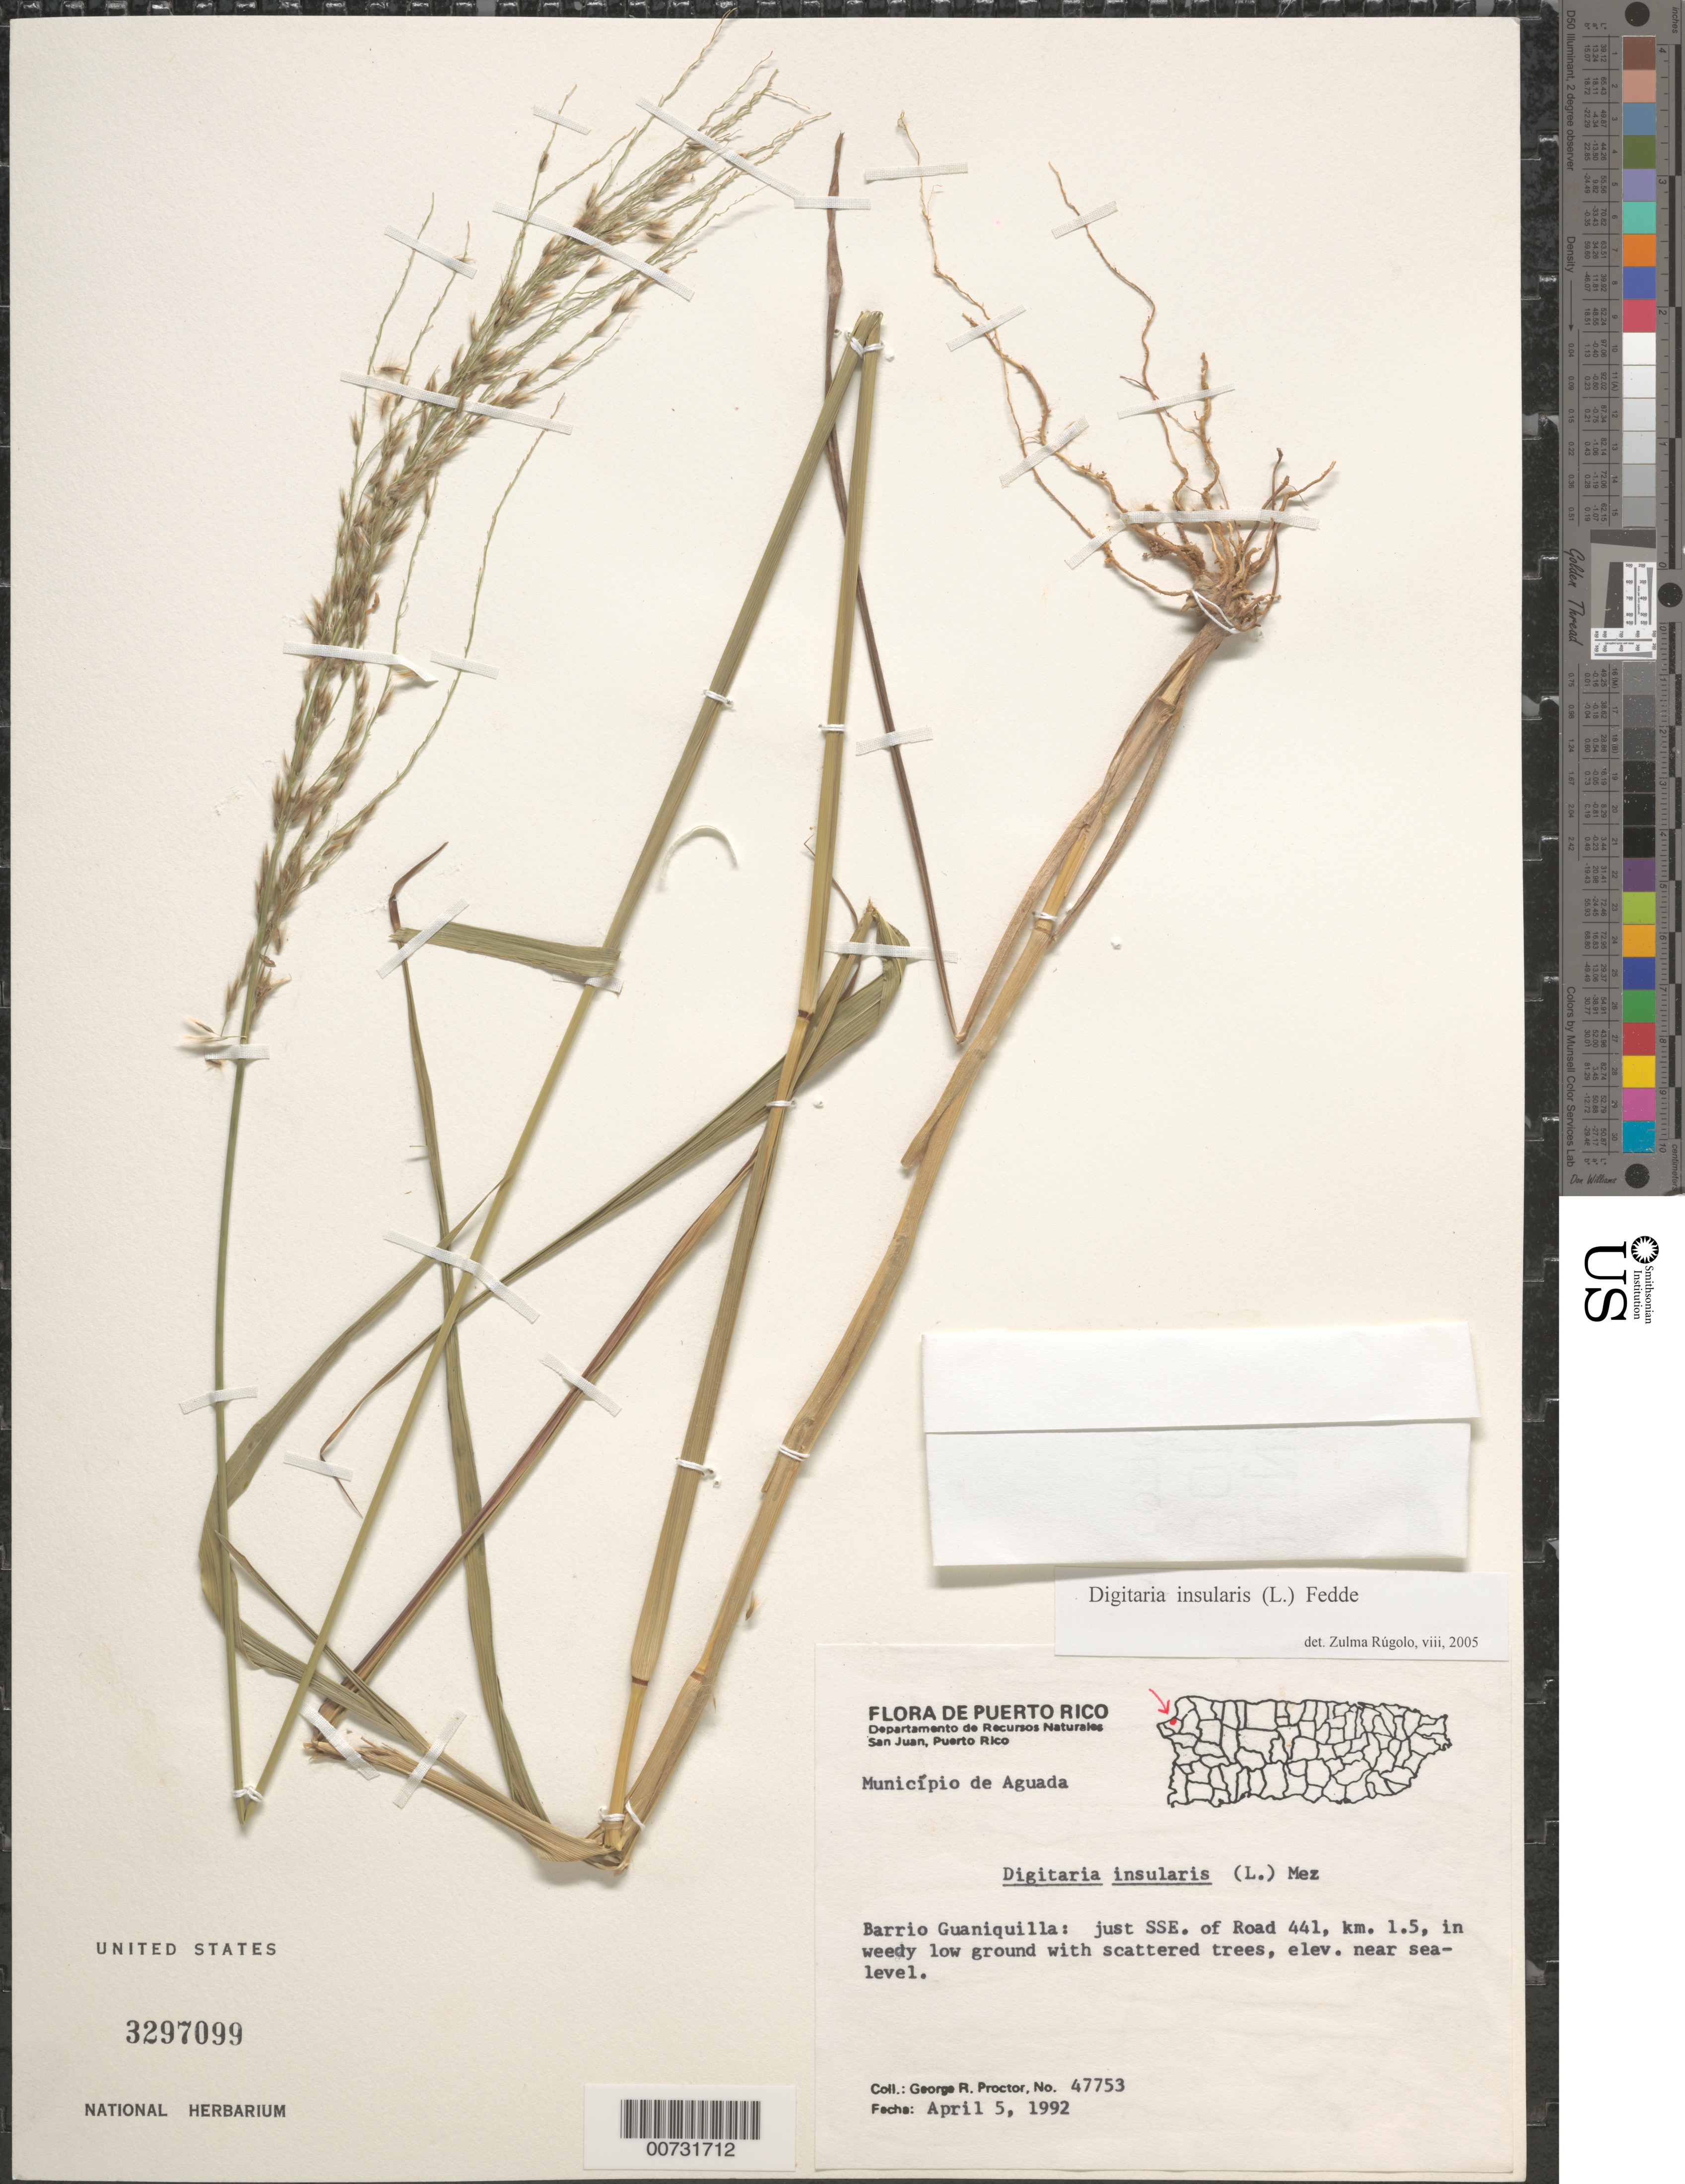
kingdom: Plantae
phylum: Tracheophyta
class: Liliopsida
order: Poales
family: Poaceae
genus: Digitaria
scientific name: Digitaria insularis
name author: (L.) Mez ex Ekman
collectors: G. R. Proctor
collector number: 47753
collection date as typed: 05 Apr 1992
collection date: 1992-04-05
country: Puerto Rico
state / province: Aguada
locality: Mun. Aguada; Barrio Guaniquilla; SSE of Rd. 441, km 1.5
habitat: Weedy low ground with scattered trees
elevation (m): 0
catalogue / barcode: US 3297099